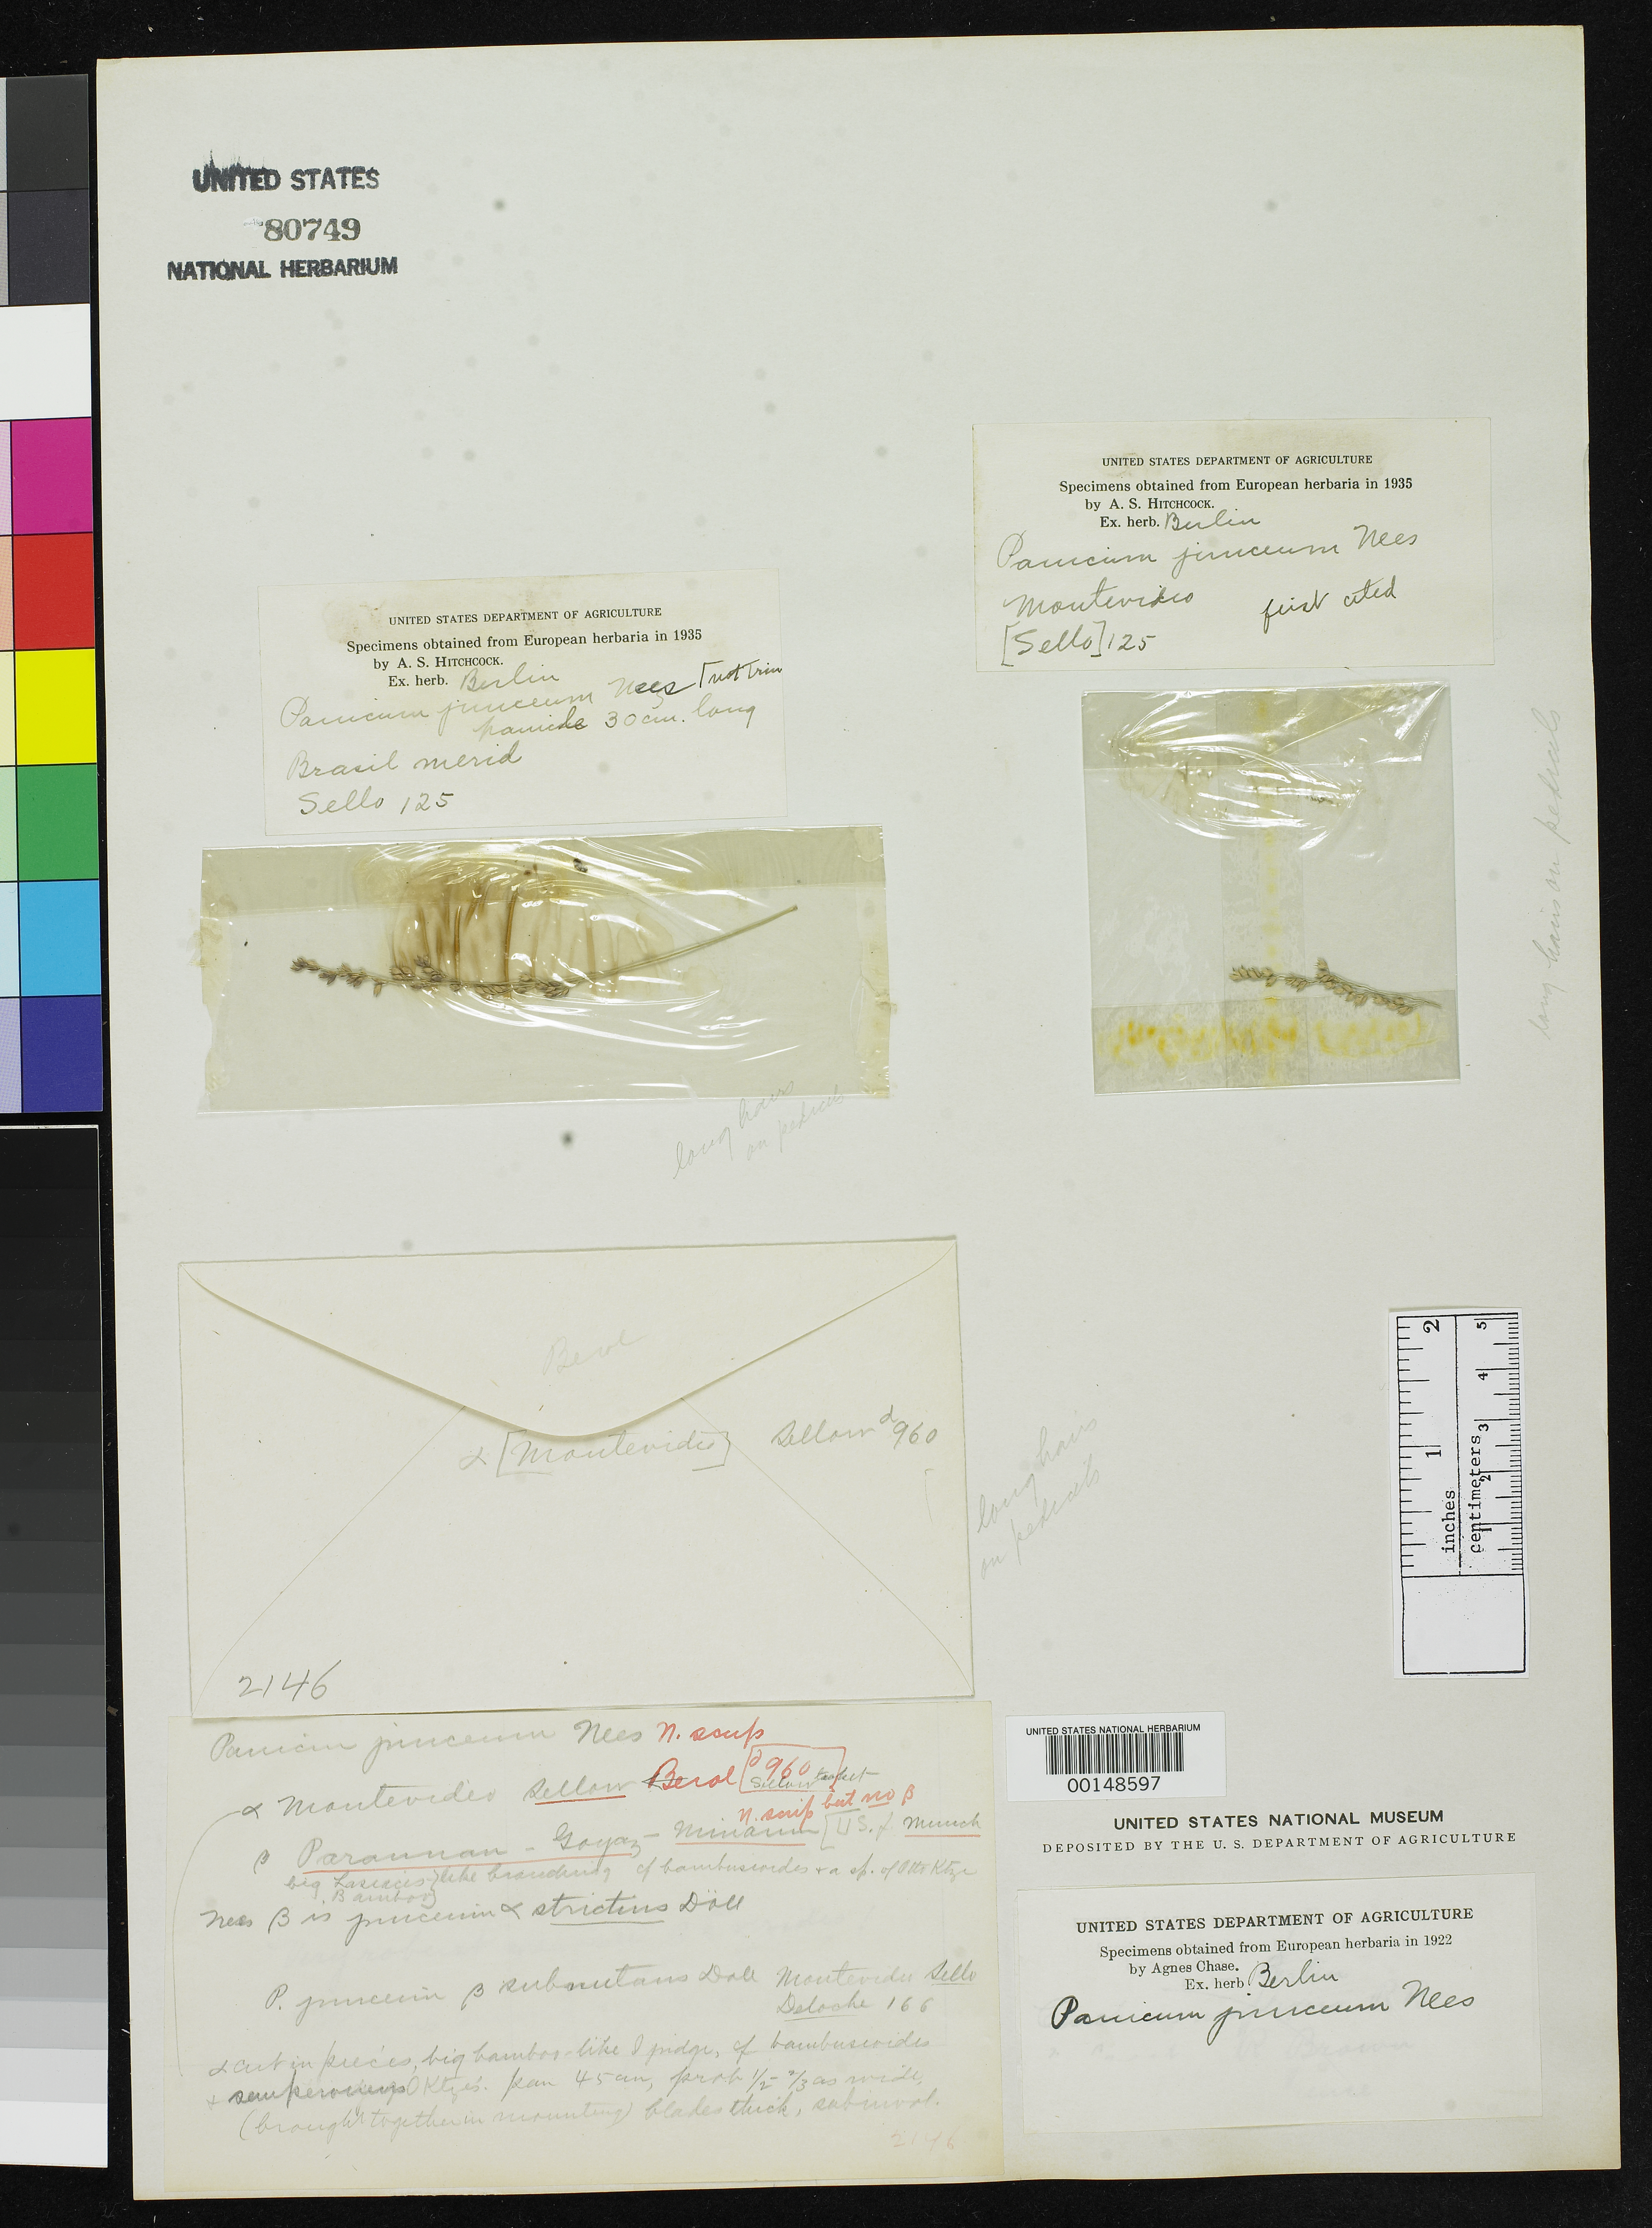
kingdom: Plantae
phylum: Tracheophyta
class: Liliopsida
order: Poales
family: Poaceae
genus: Panicum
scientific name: Panicum junceum var. subnutans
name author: Döll in Mart.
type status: Possible Type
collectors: F. Sellow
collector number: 125 / 960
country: Uruguay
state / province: Montevideo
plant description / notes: Unclear whether this is authentic type material. Fragmentary material of type (?) specimens ex herb. Berlin [3 elements on sheet]. Published as an unnamed variety by Nees, Fl. Brasil. 2(1):159. 1829.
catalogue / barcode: US 80749